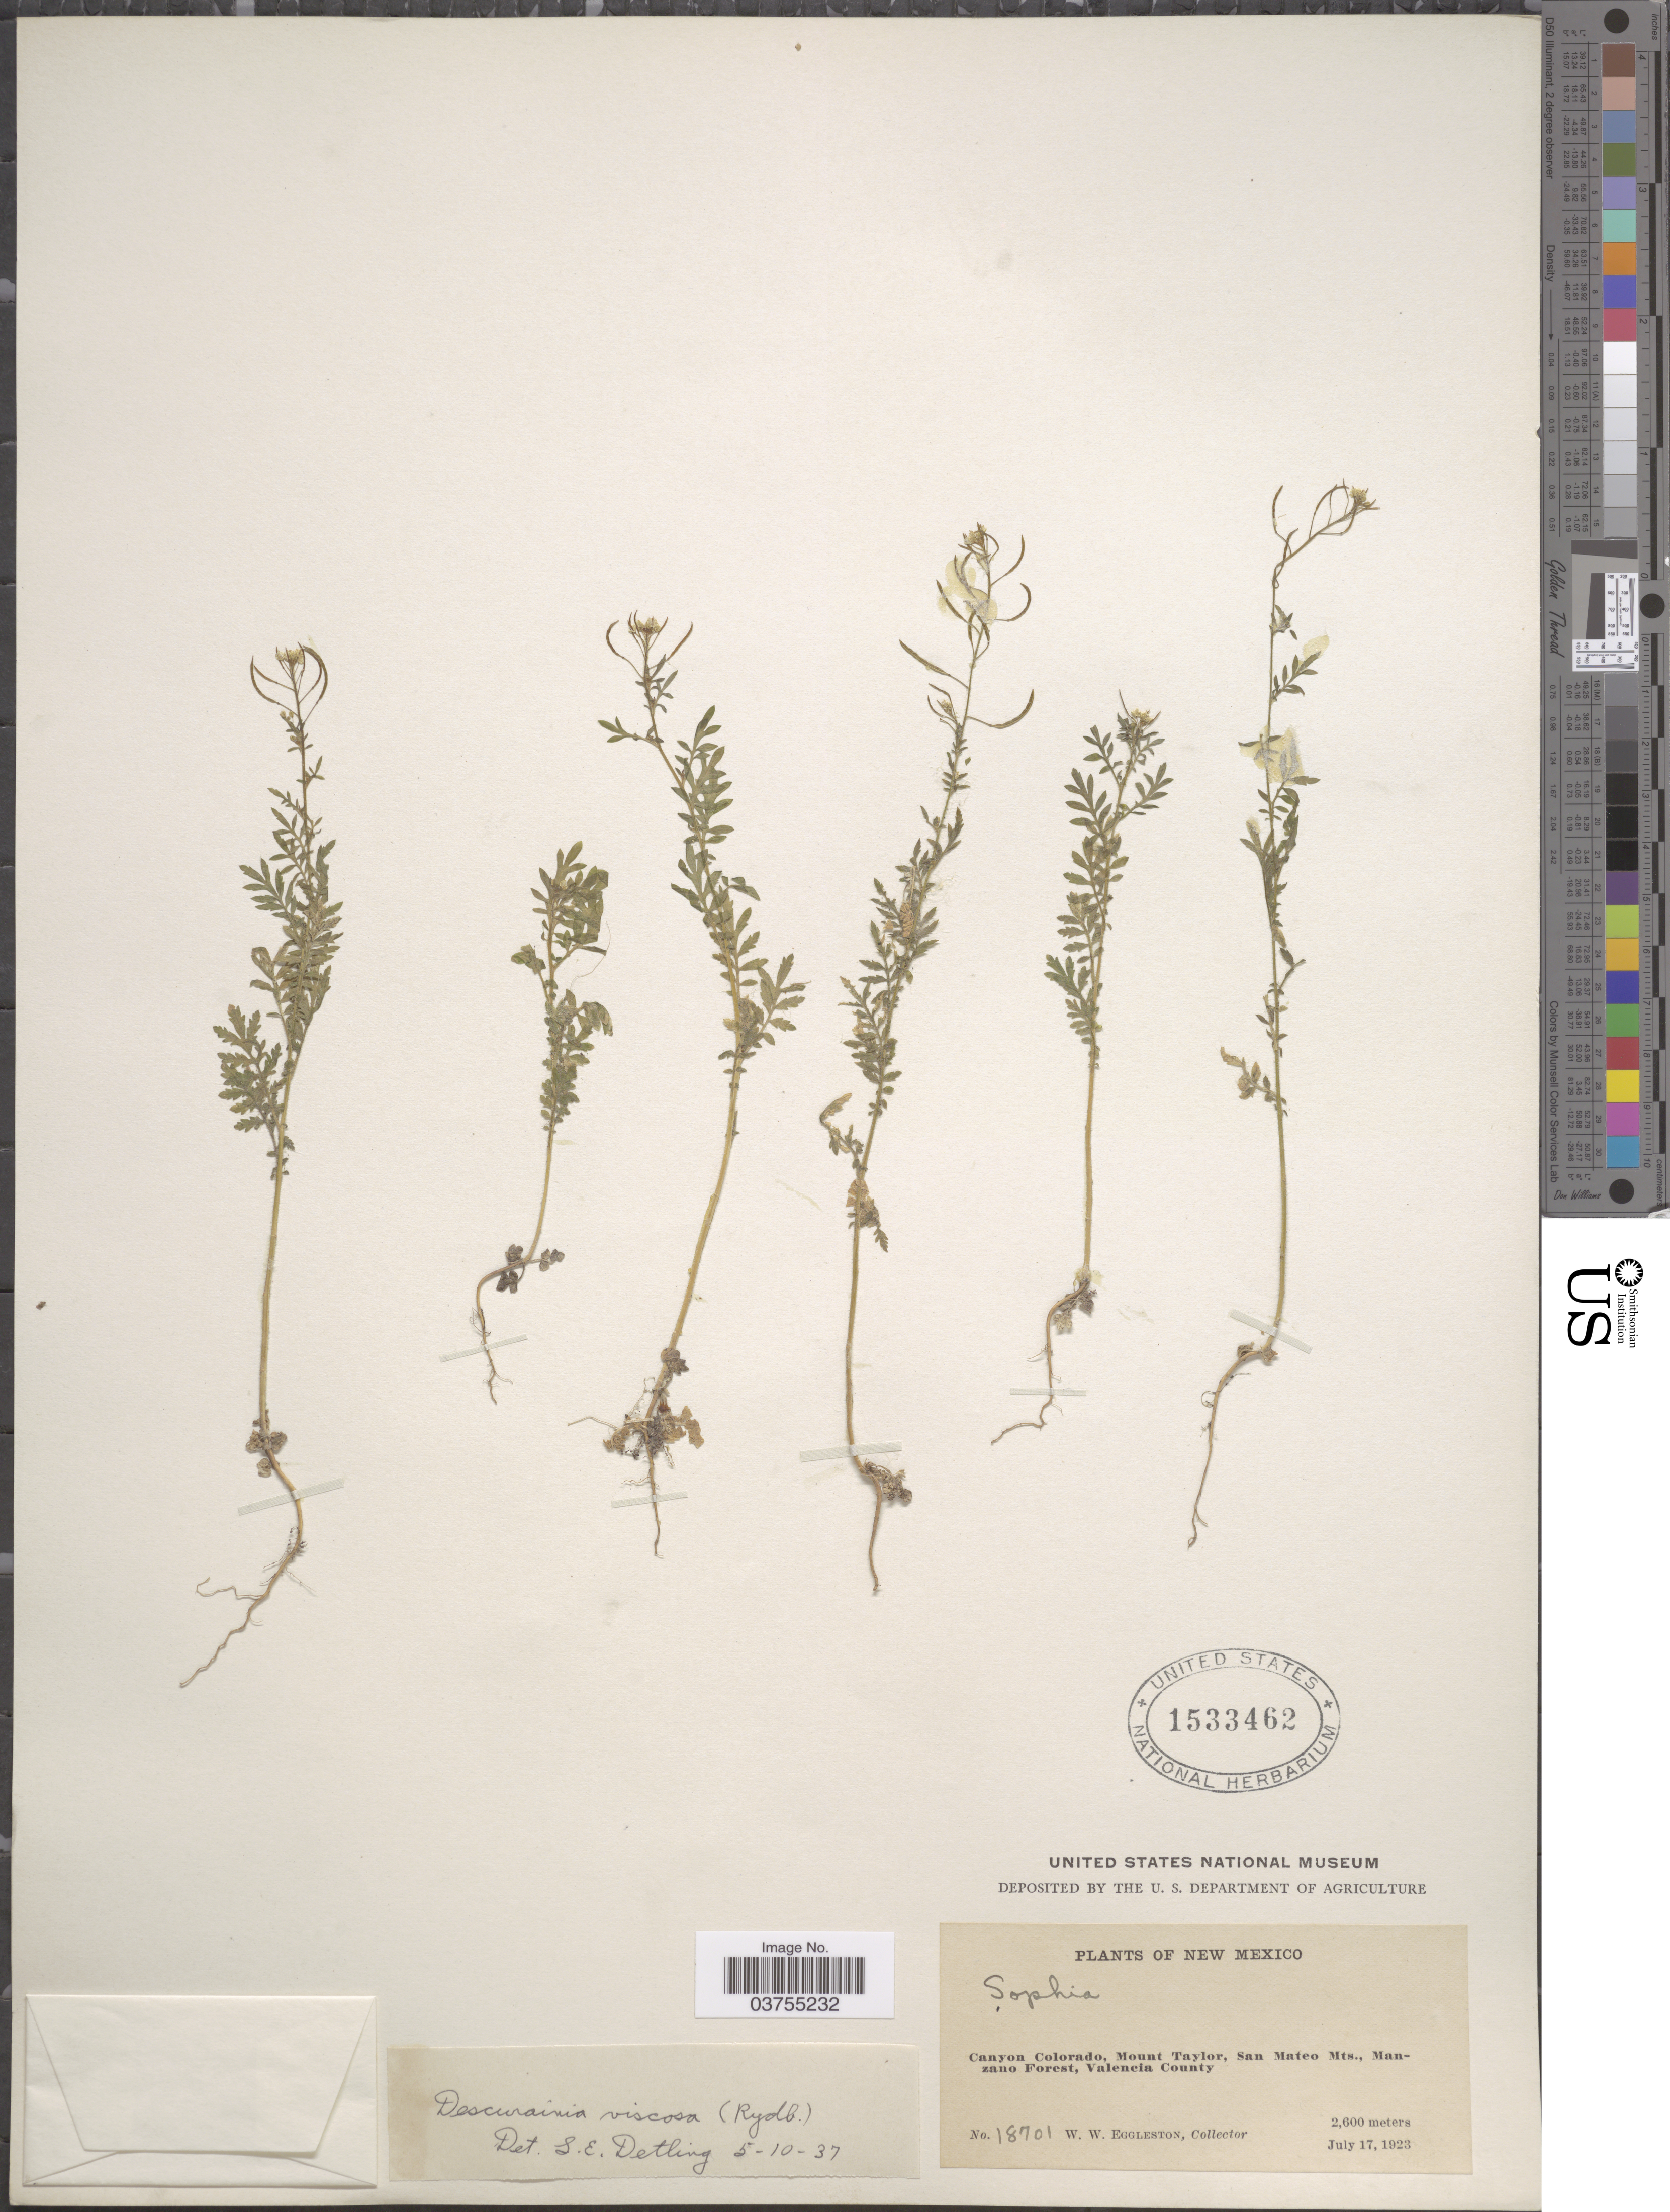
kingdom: Plantae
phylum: Tracheophyta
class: Magnoliopsida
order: Brassicales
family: Brassicaceae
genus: Descurainia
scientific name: Descurainia richardsonii subsp. viscosa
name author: (Rydb.) Detling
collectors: W. W. Eggleston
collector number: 18701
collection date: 1923-07-17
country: United States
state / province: New Mexico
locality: Canyon Colorado, Mount Taylor, San Mateo Mts., Manzano Forest, Valencia County.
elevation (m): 2600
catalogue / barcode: US 1533462